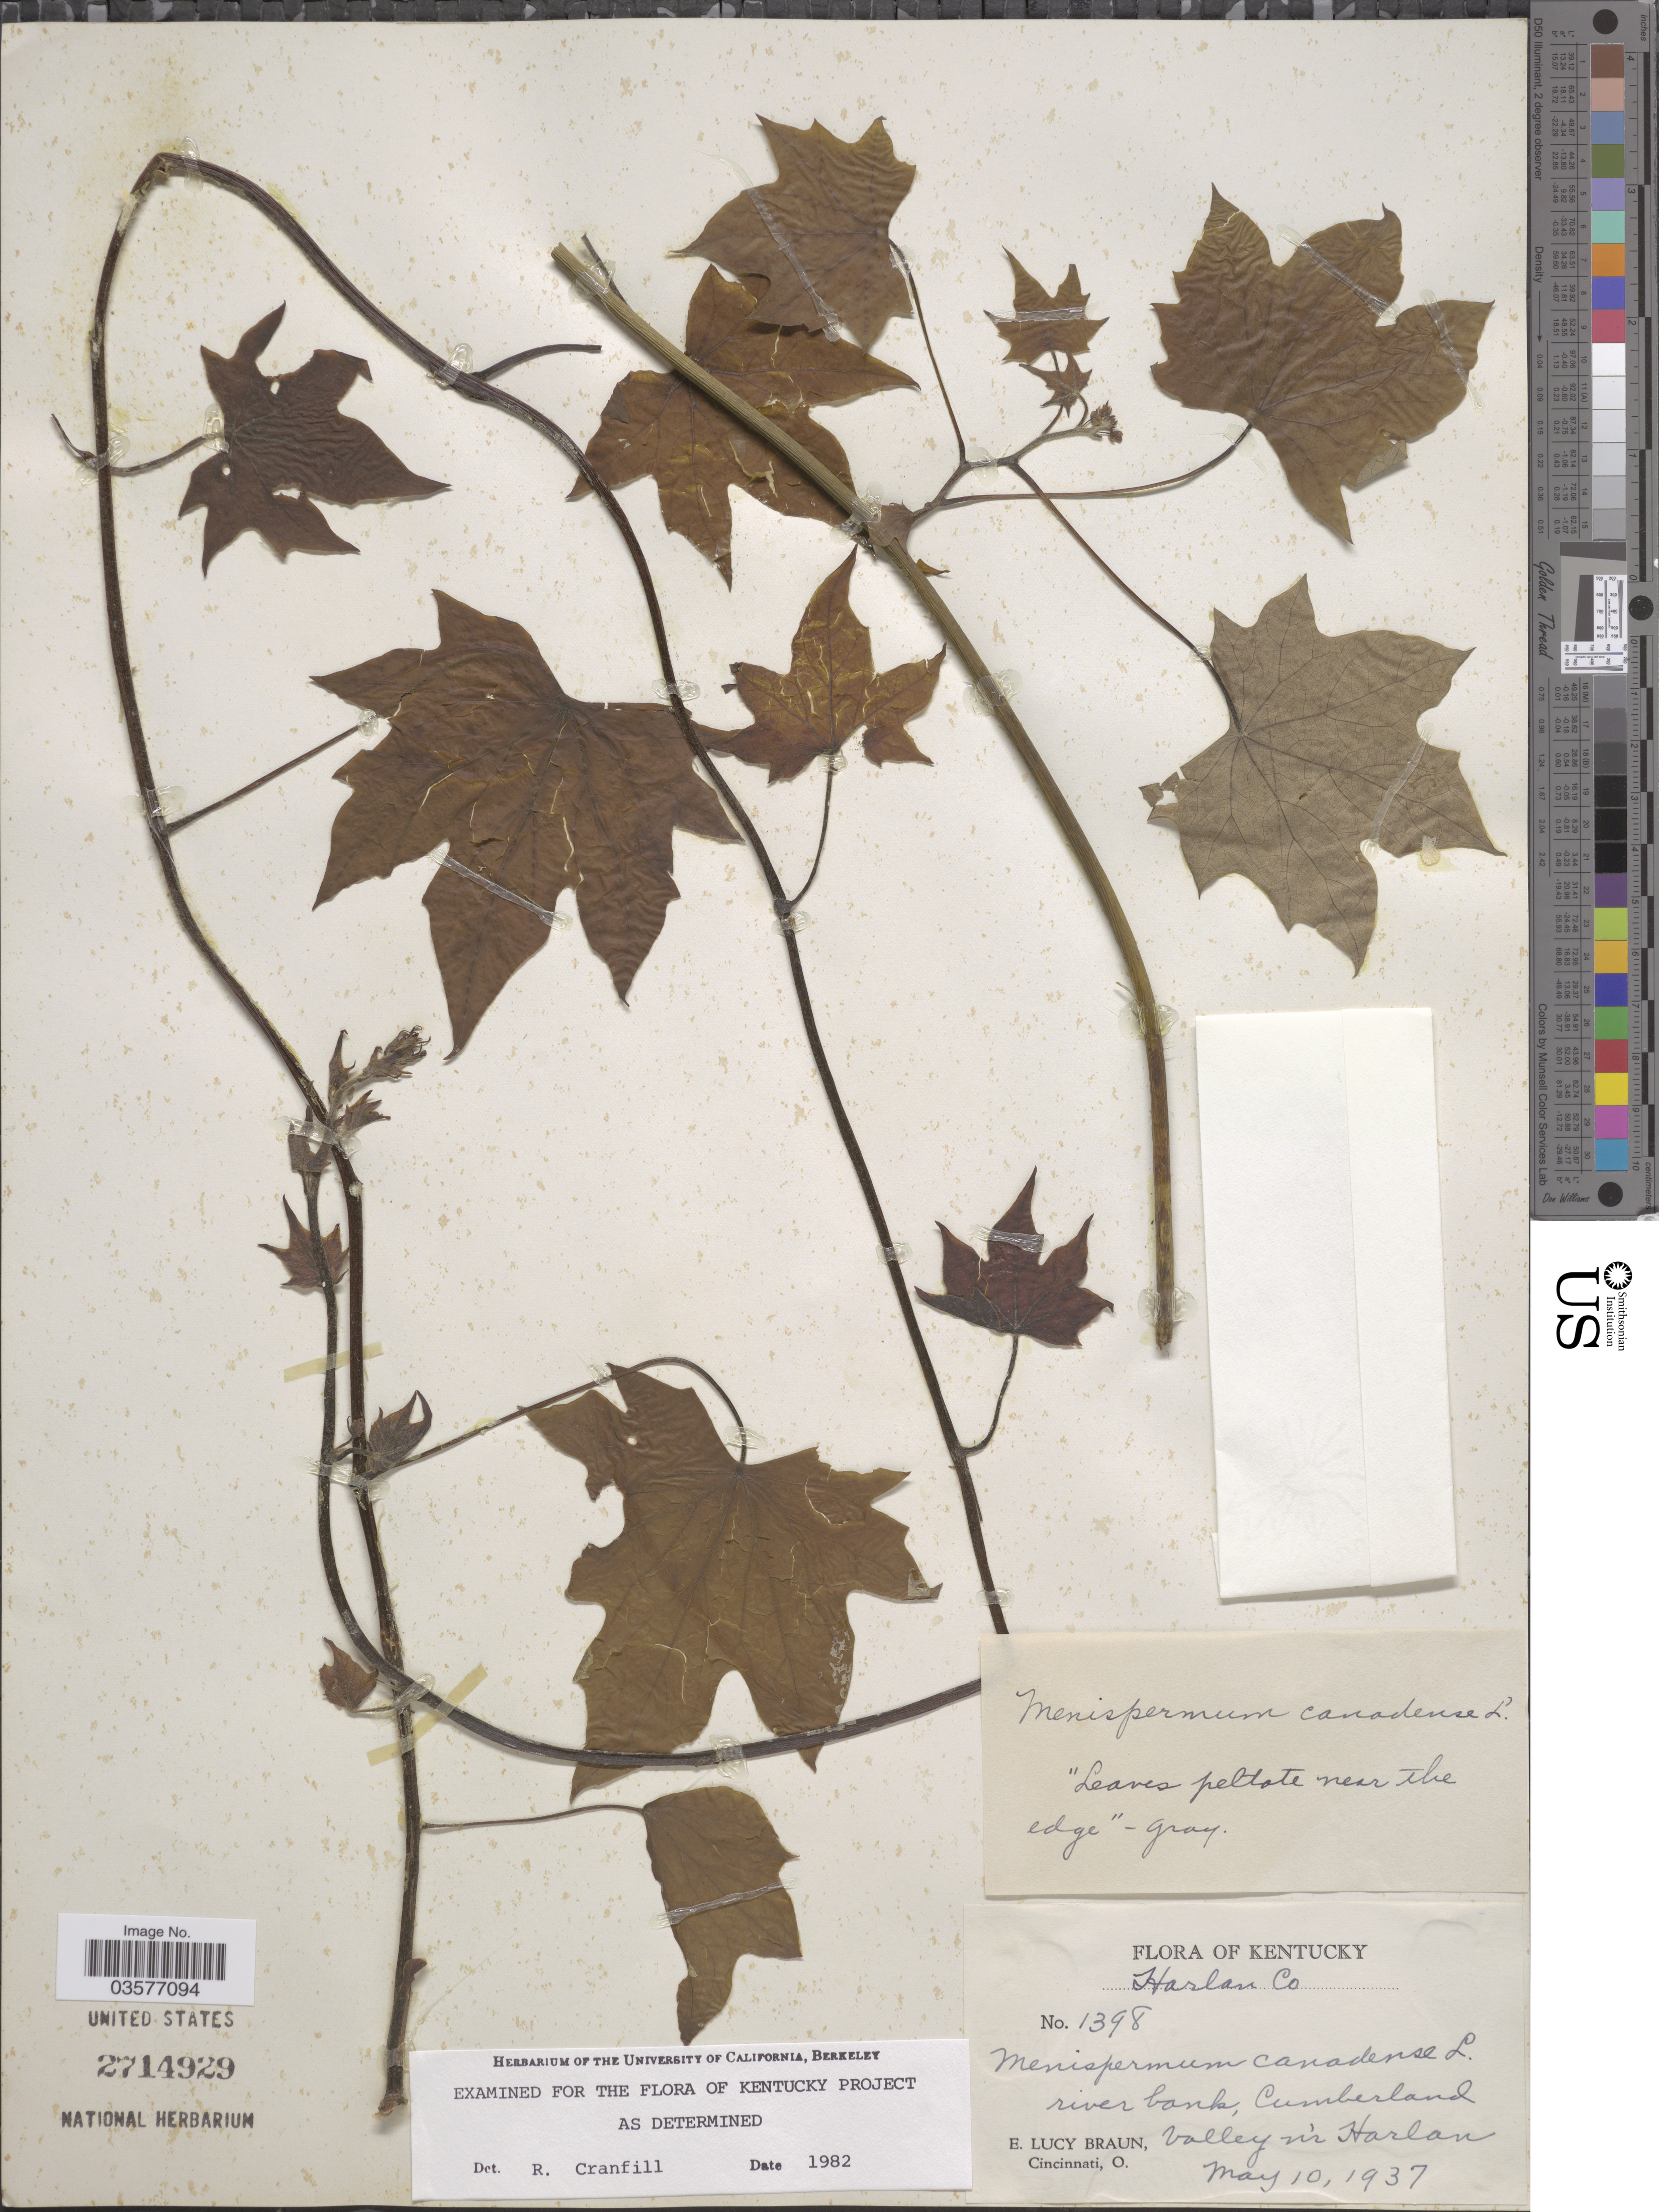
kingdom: Plantae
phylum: Tracheophyta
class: Magnoliopsida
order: Ranunculales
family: Menispermaceae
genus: Menispermum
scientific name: Menispermum canadense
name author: L.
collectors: E. L. Braun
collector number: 1398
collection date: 1937-05-10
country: United States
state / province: Kentucky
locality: Harlan Co. River bank, Cumberland Valley in Harlan. Cincinnati.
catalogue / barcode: US 2714929